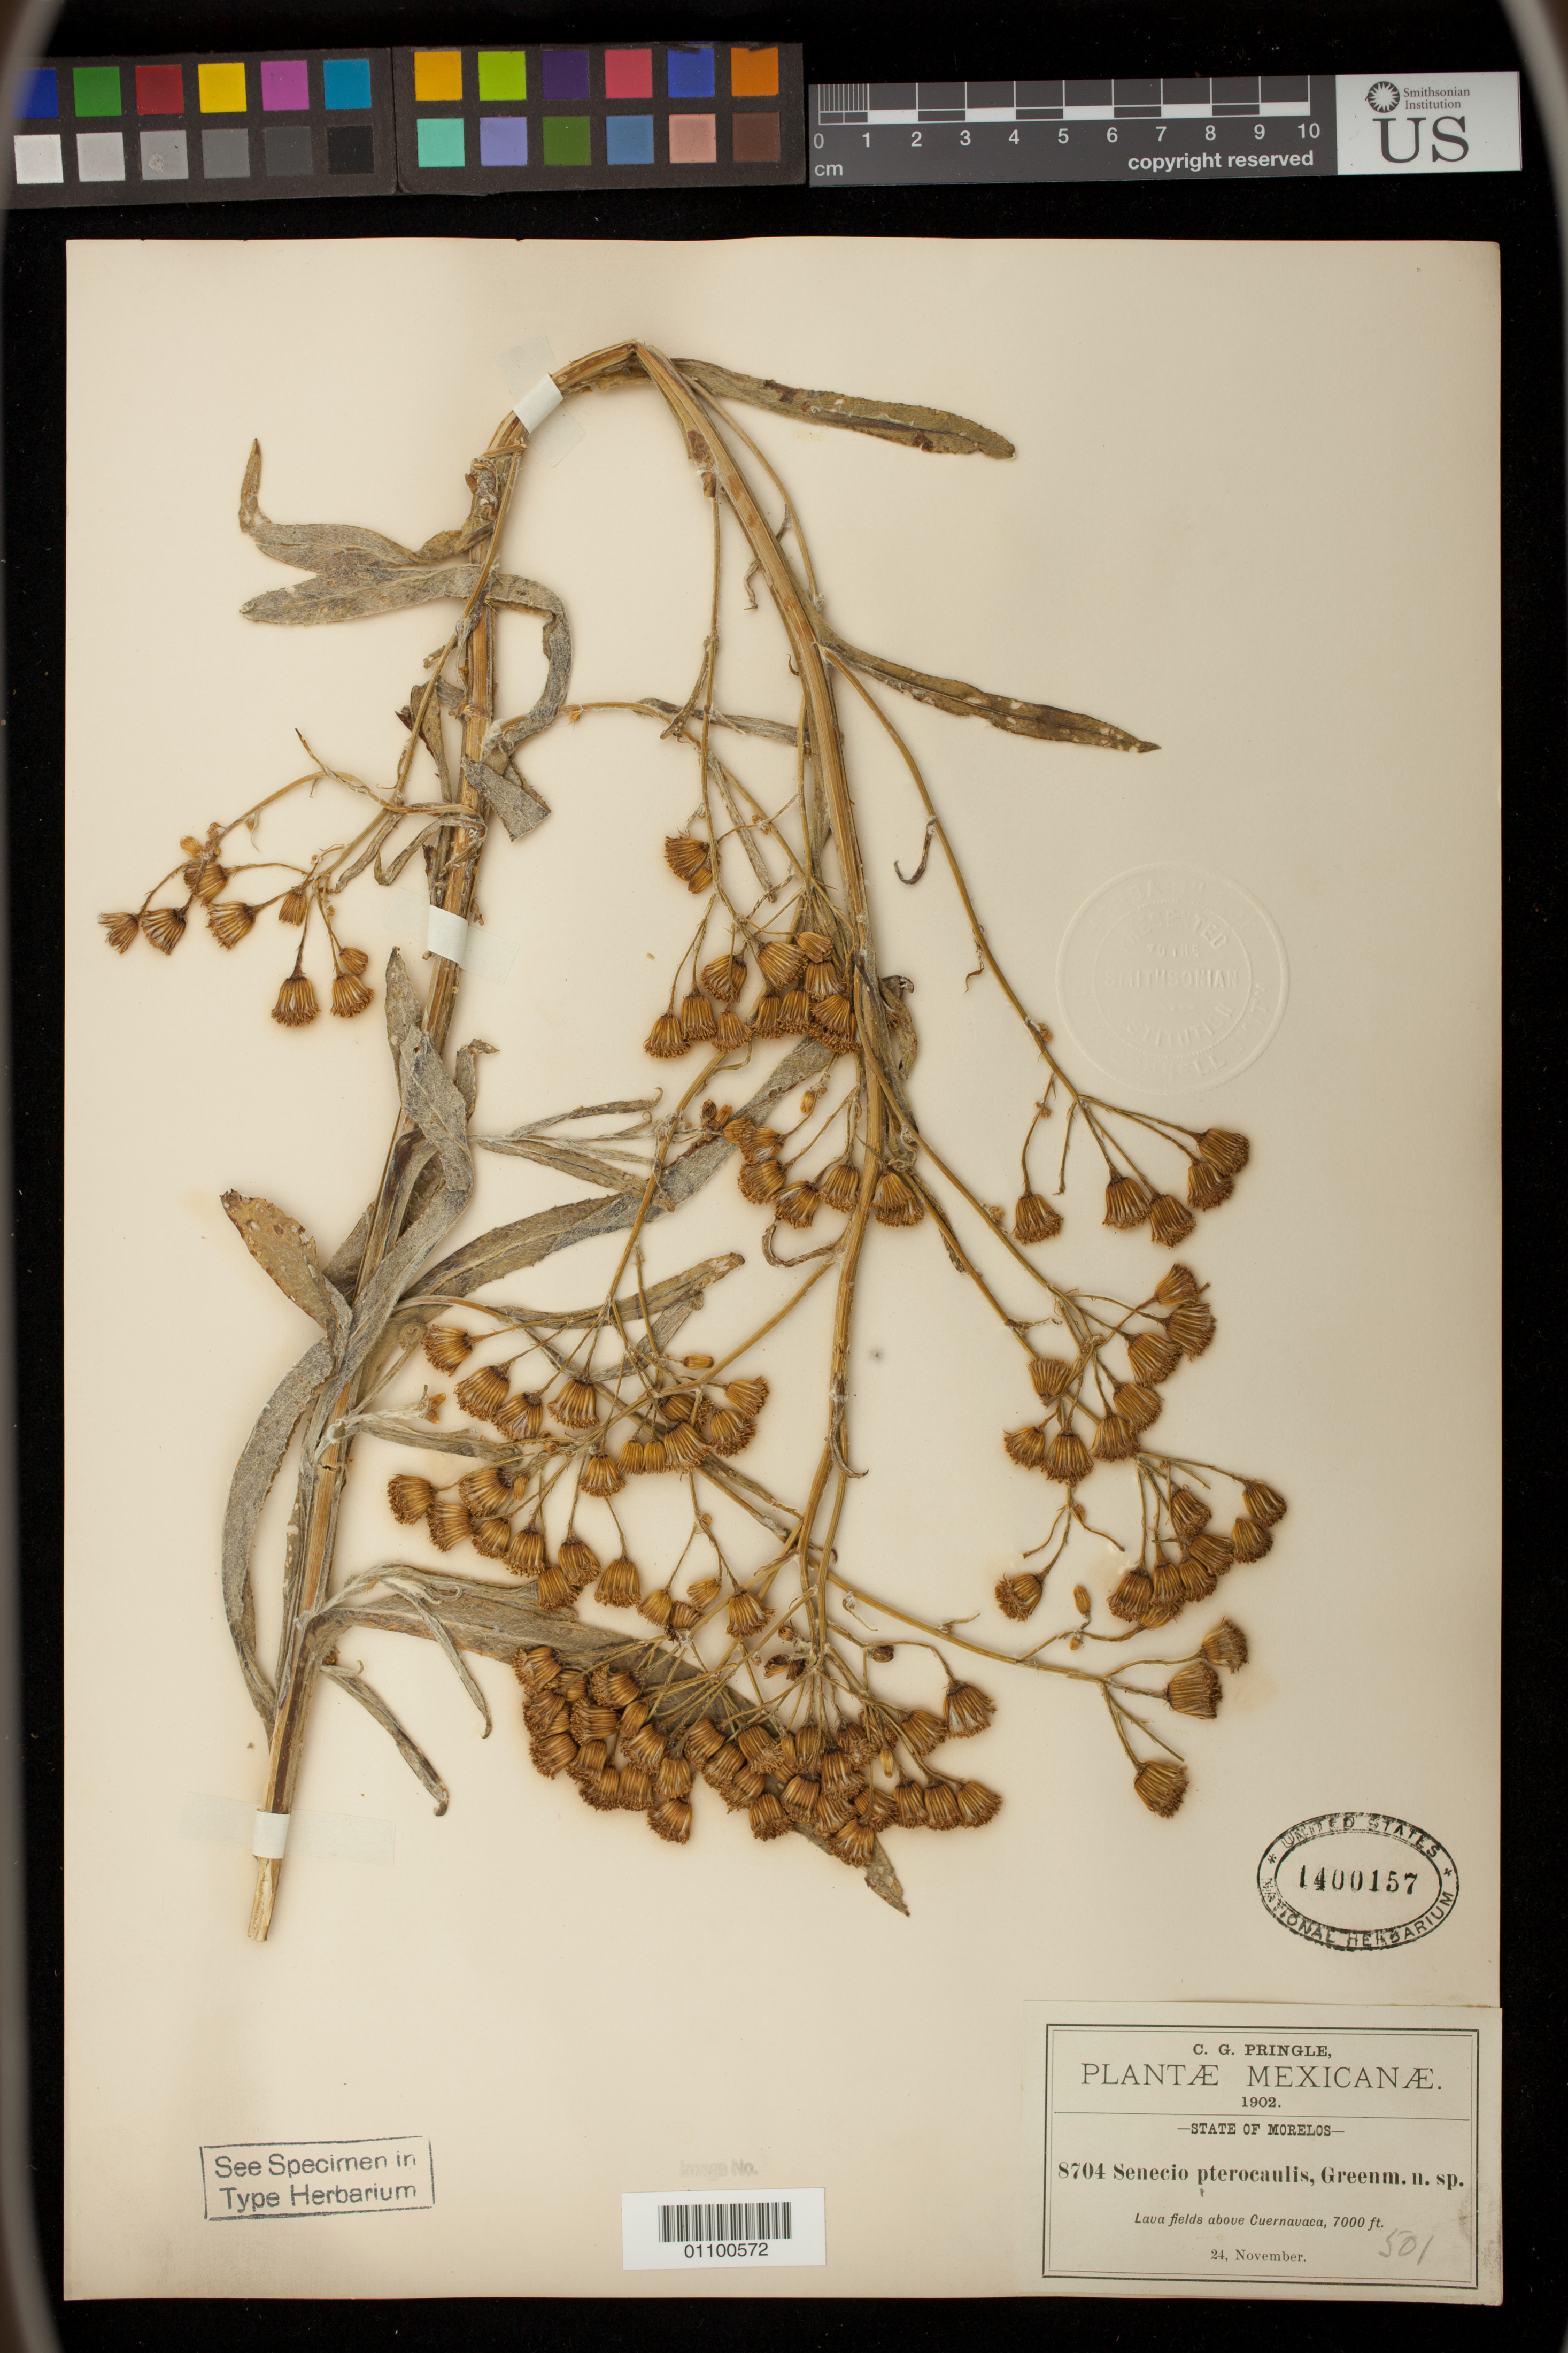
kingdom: Plantae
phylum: Tracheophyta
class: Magnoliopsida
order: Asterales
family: Asteraceae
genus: Senecio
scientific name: Senecio pterocaulis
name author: Greenm.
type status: Isotype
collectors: C. G. Pringle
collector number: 8704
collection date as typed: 24 Nov 1902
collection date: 1902-11-24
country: Mexico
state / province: Morelos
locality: Above Cuernavaca.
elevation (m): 2155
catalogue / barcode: US 1400157